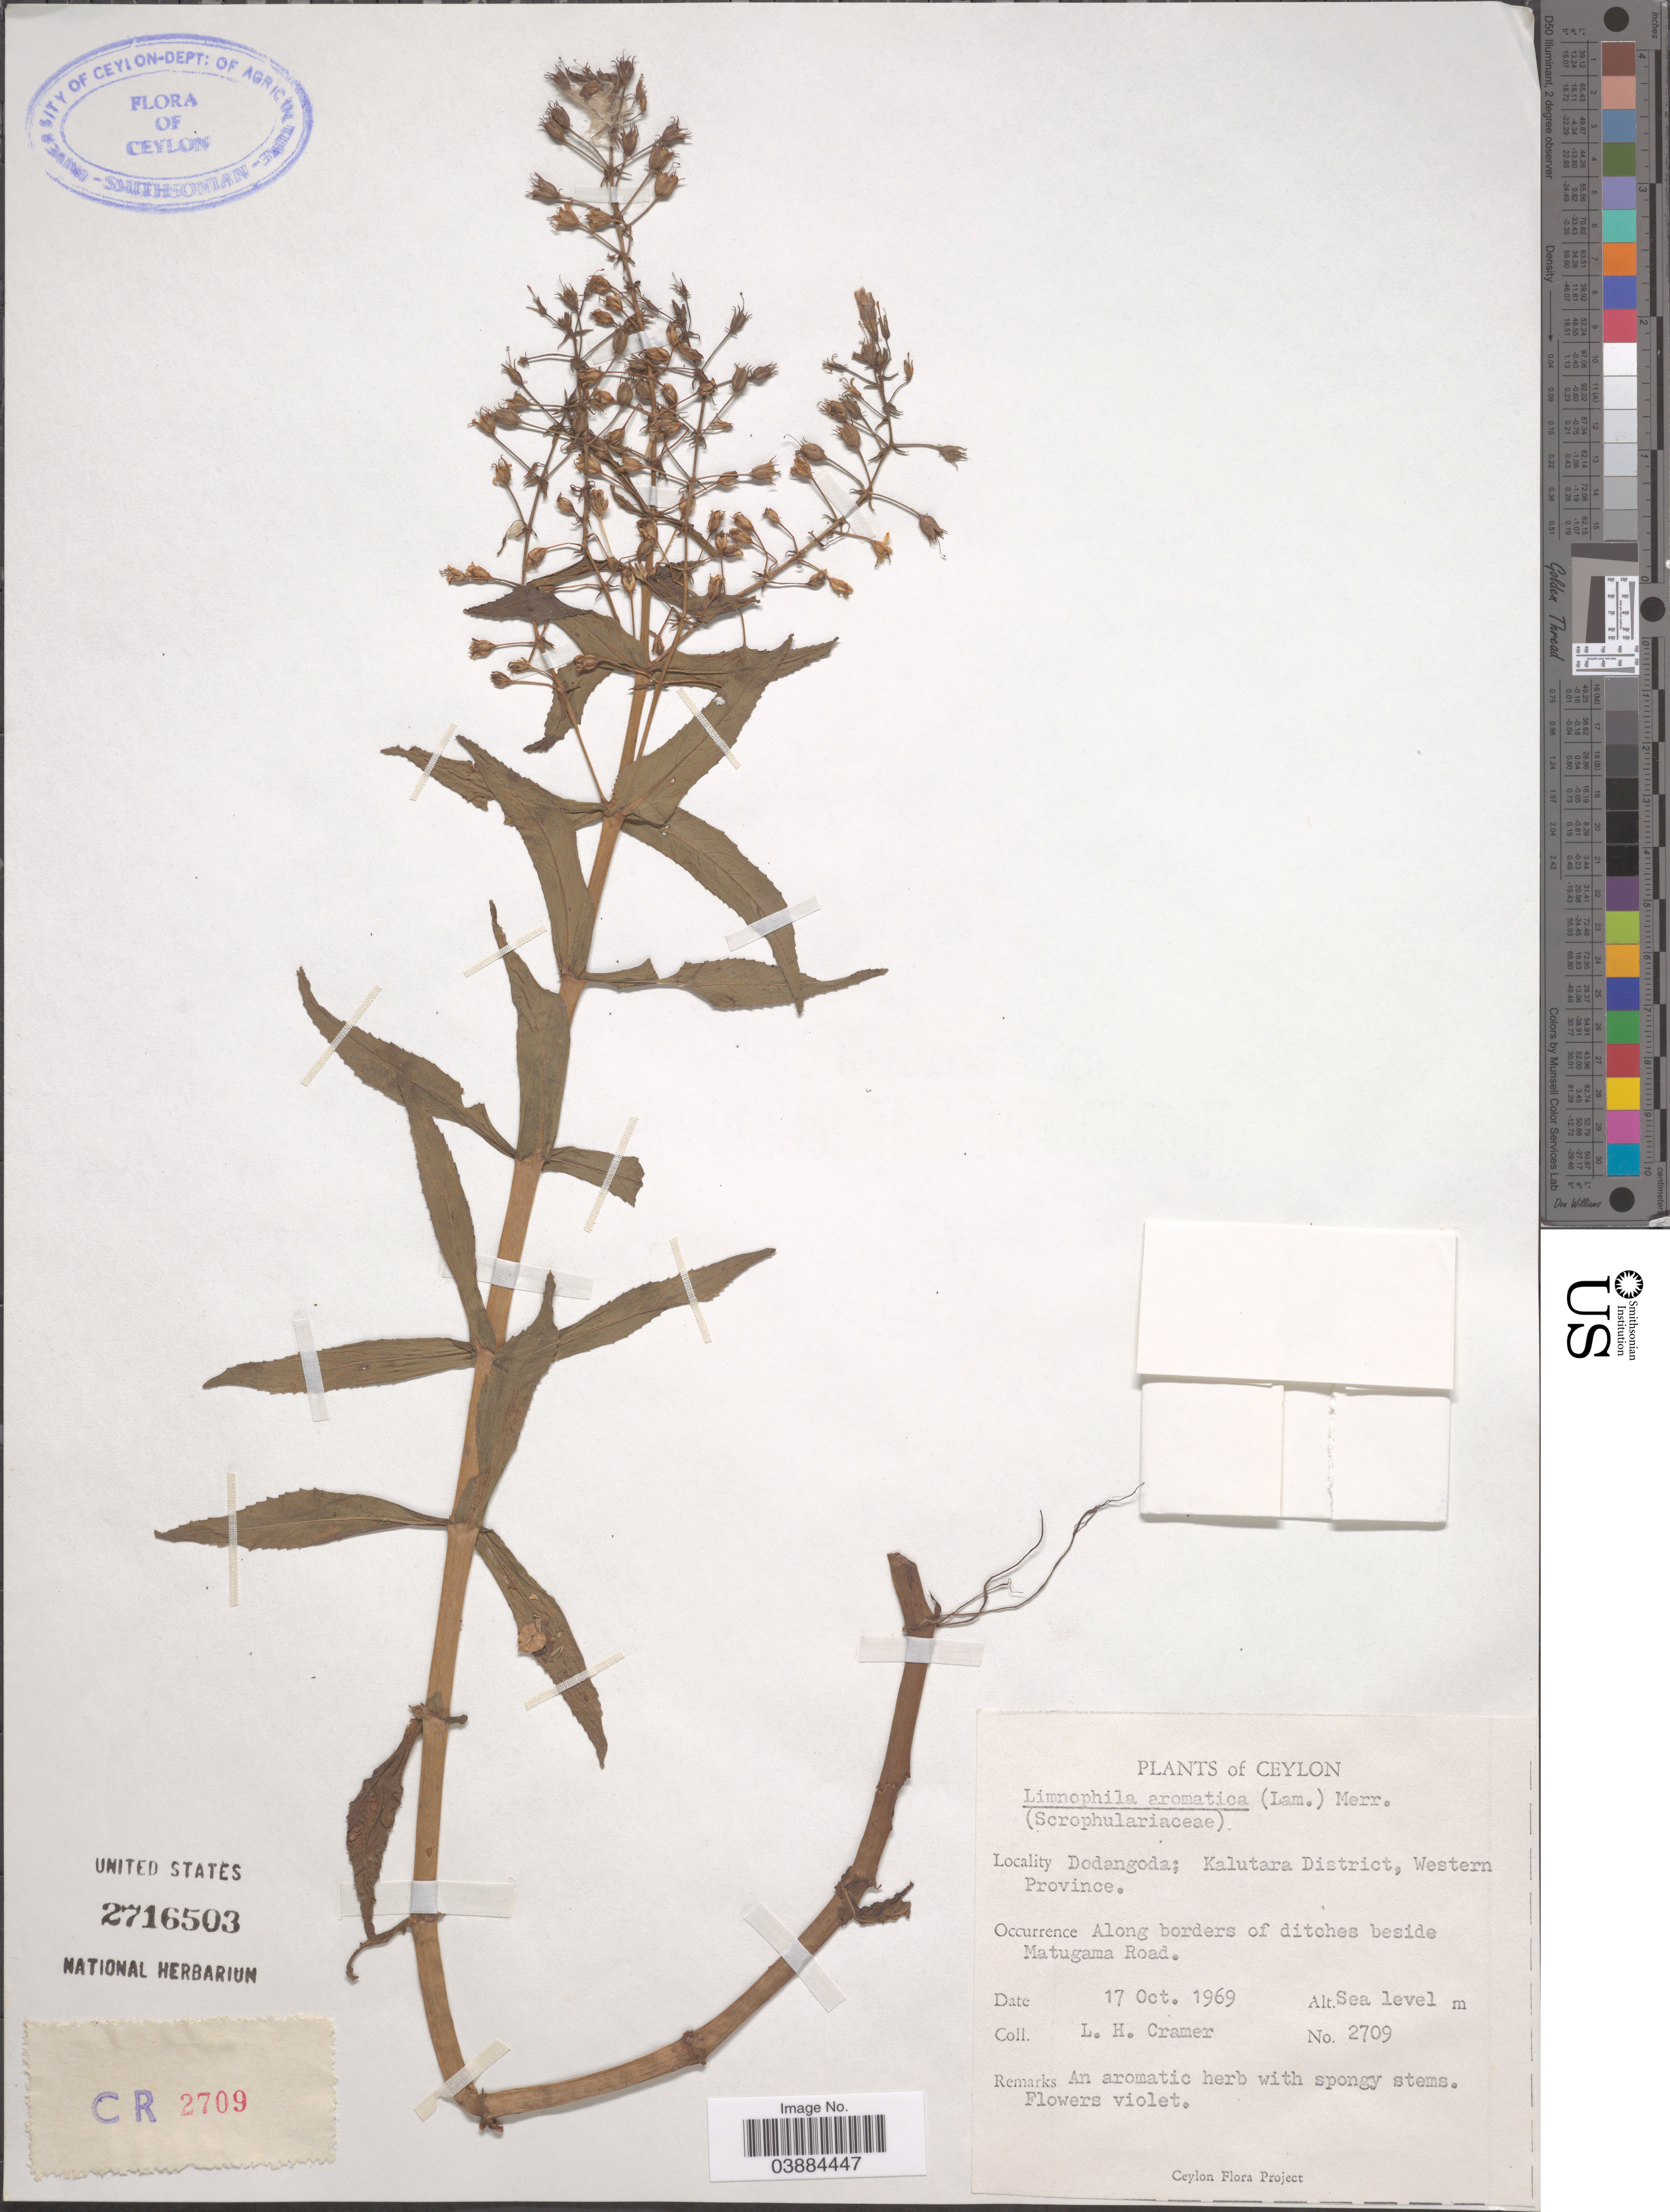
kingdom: Plantae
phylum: Tracheophyta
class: Magnoliopsida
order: Lamiales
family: Plantaginaceae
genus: Limnophila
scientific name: Limnophila aromatica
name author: (Lam.) Merr.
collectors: L. H. Cramer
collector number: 2709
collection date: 1969-10-17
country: Sri Lanka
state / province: Western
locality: Ceylon. Dondangoda; Kalutara District. Along borders of ditches beside Matugama Road.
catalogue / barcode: US 2716503